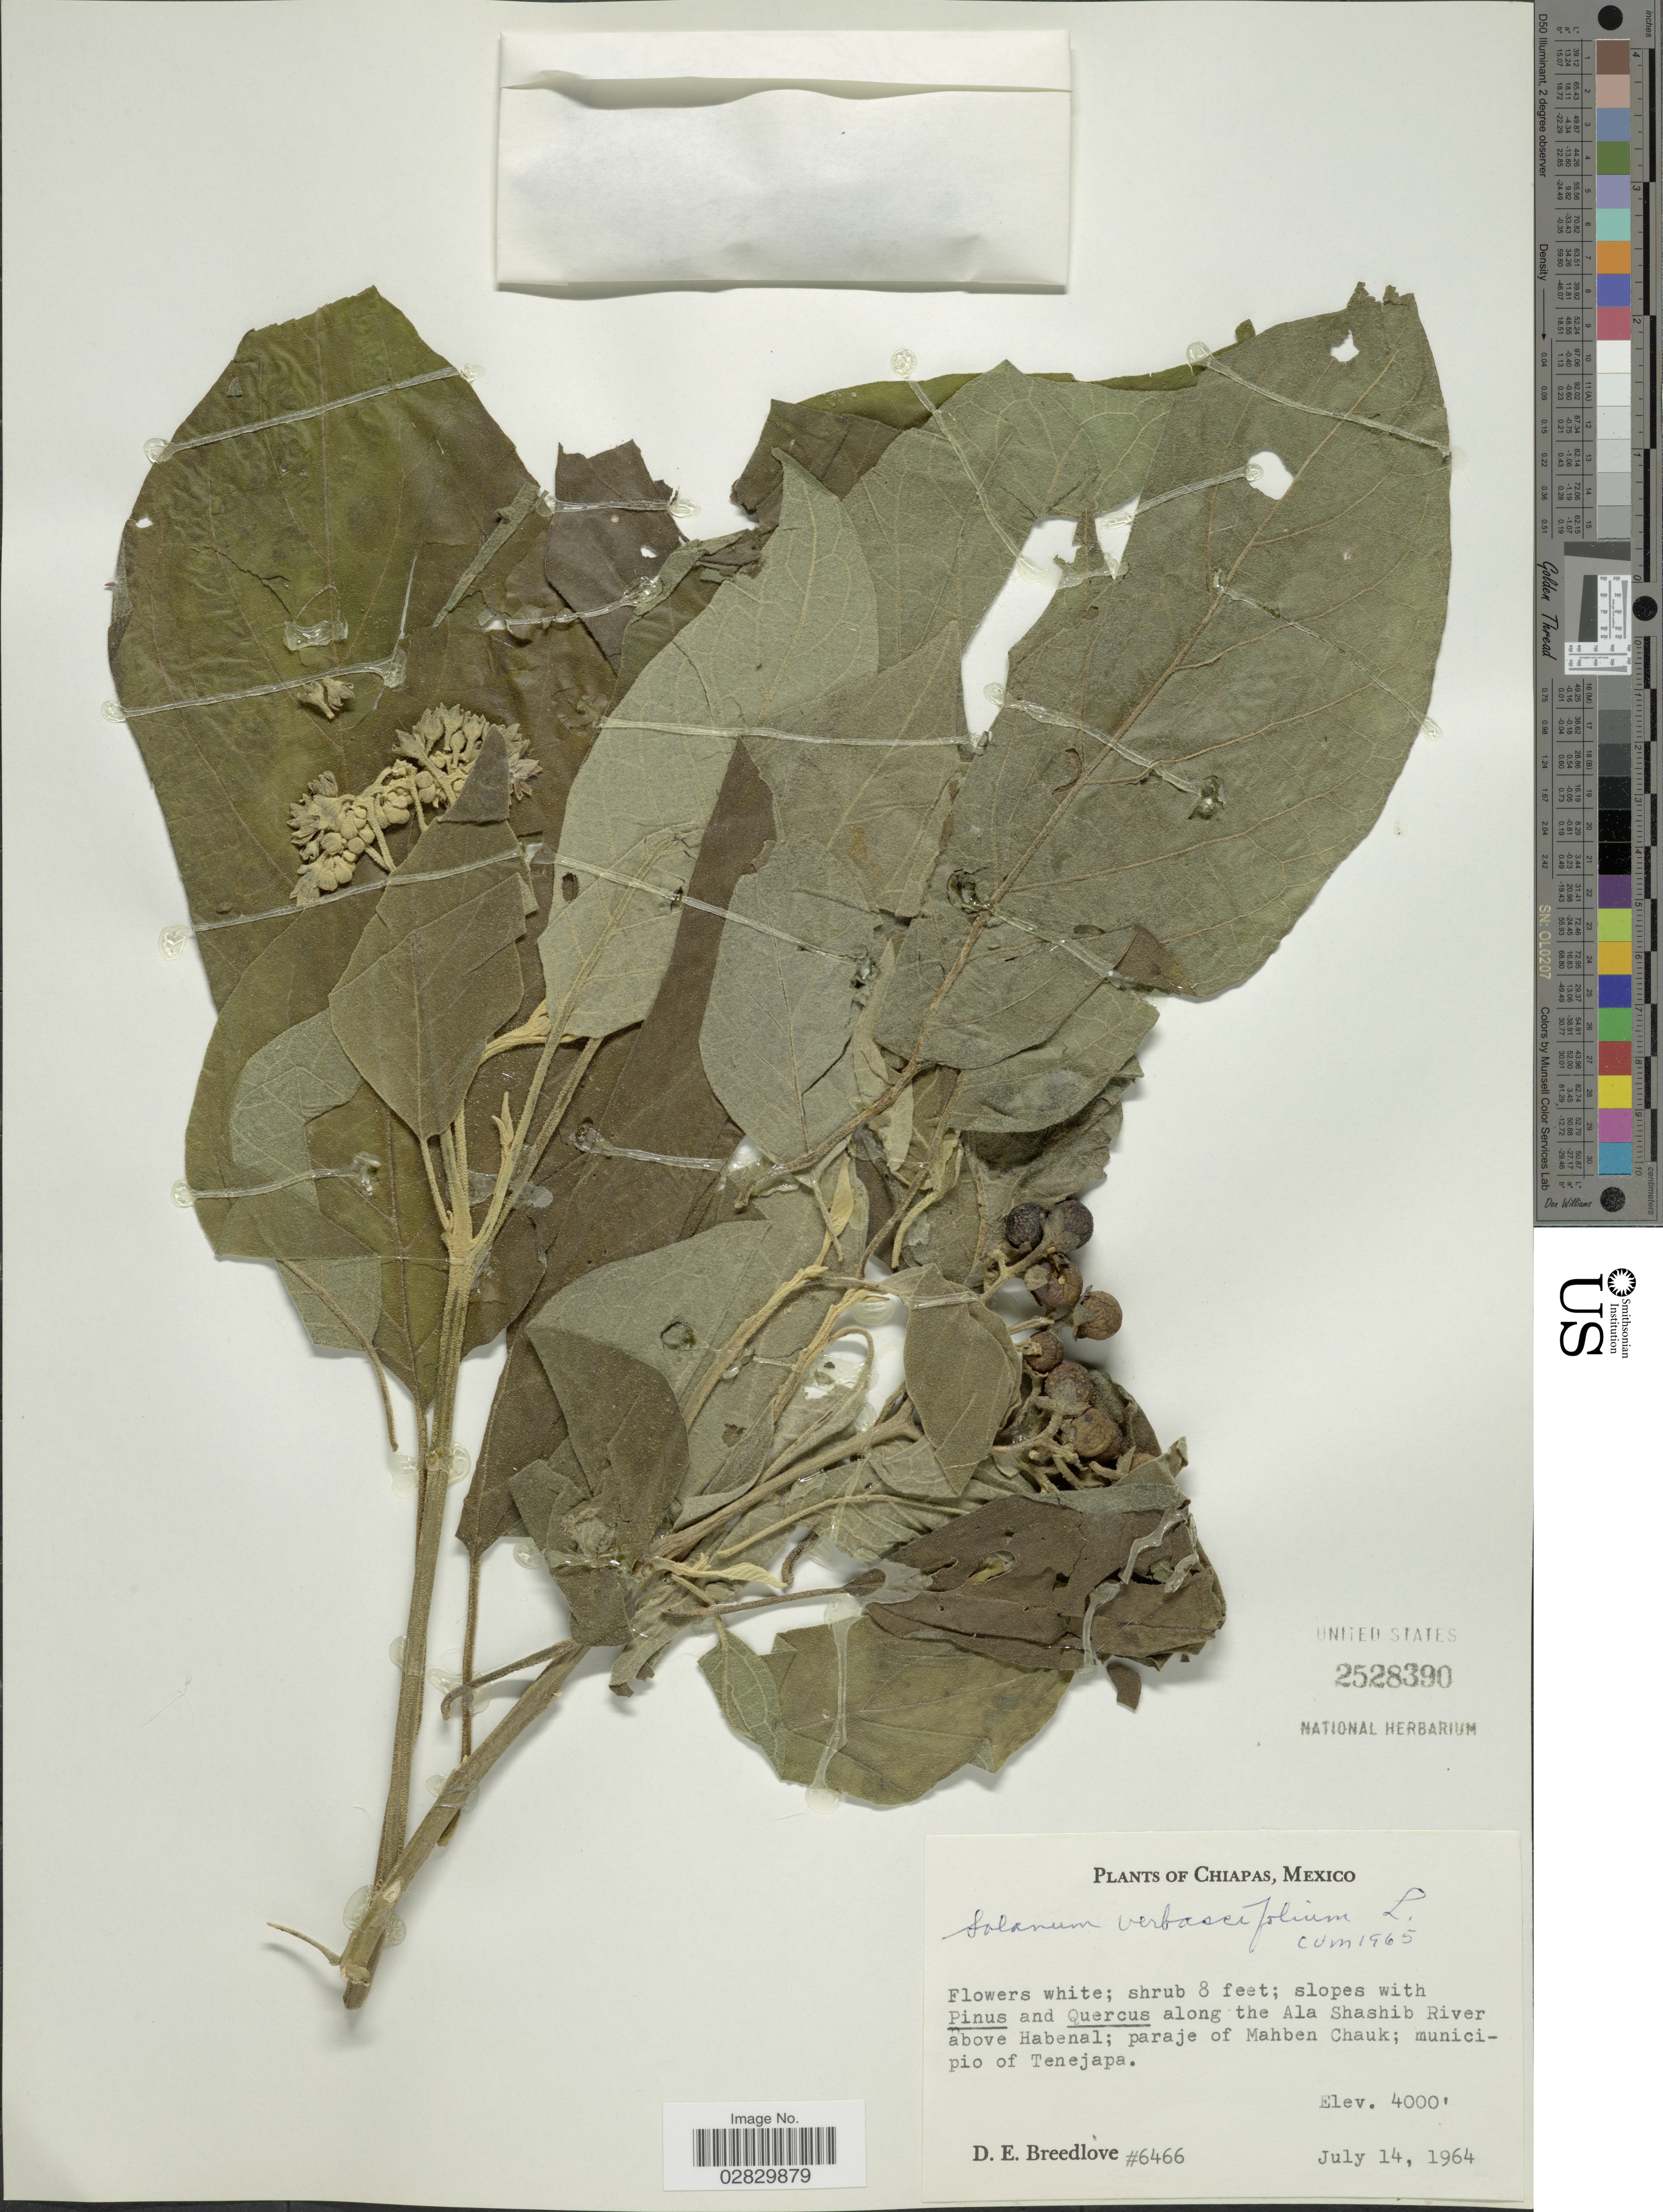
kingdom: Plantae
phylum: Tracheophyta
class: Magnoliopsida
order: Solanales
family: Solanaceae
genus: Solanum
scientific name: Solanum erianthum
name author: D. Don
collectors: D. E. Breedlove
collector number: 6466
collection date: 1964-07-14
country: Mexico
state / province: Chiapas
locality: Along the Ala Shashib River above Habenal; paraje of Mahben Chauk; municipio of Tenejapa.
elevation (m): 1219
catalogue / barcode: US 2528390